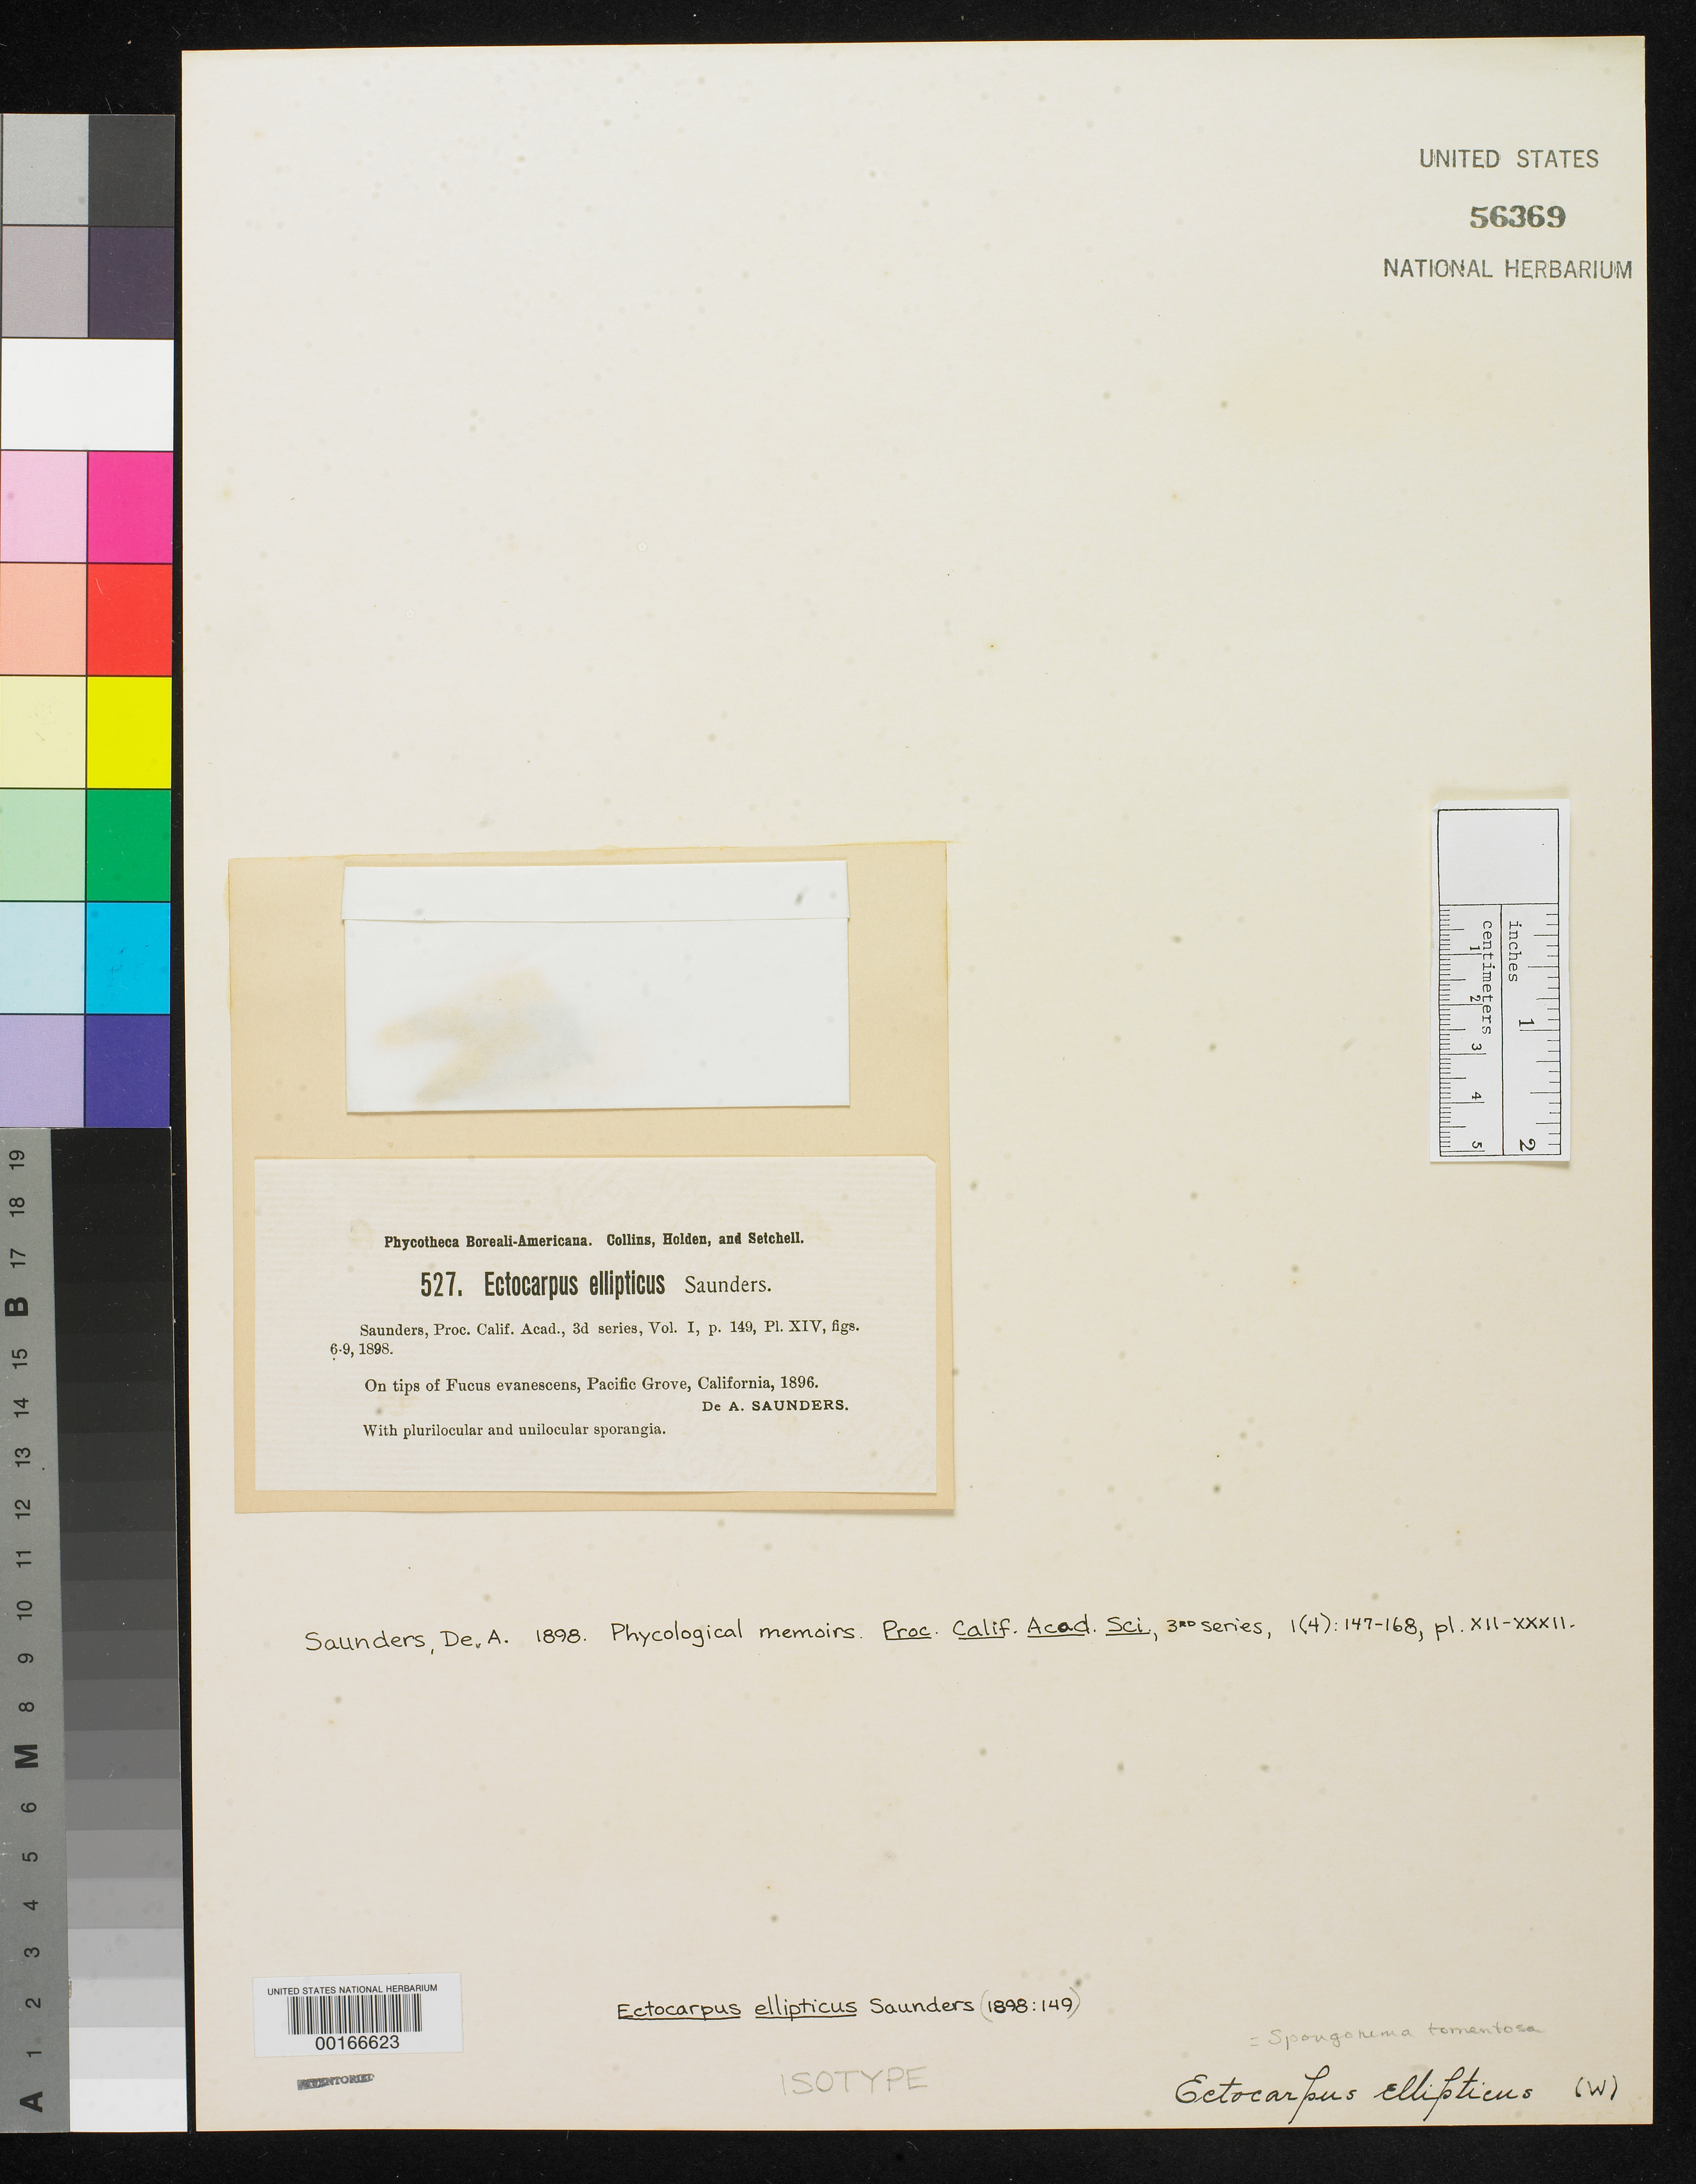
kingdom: Chromista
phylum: Ochrophyta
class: Phaeophyceae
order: Ectocarpales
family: Ectocarpaceae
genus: Ectocarpus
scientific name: Ectocarpus ellipticus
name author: D.A. Saunders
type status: Isotype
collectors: D. Saunders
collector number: PB-A 527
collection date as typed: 1896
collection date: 1896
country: United States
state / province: California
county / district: Monterey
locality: Pacific Grove.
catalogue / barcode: US 56369